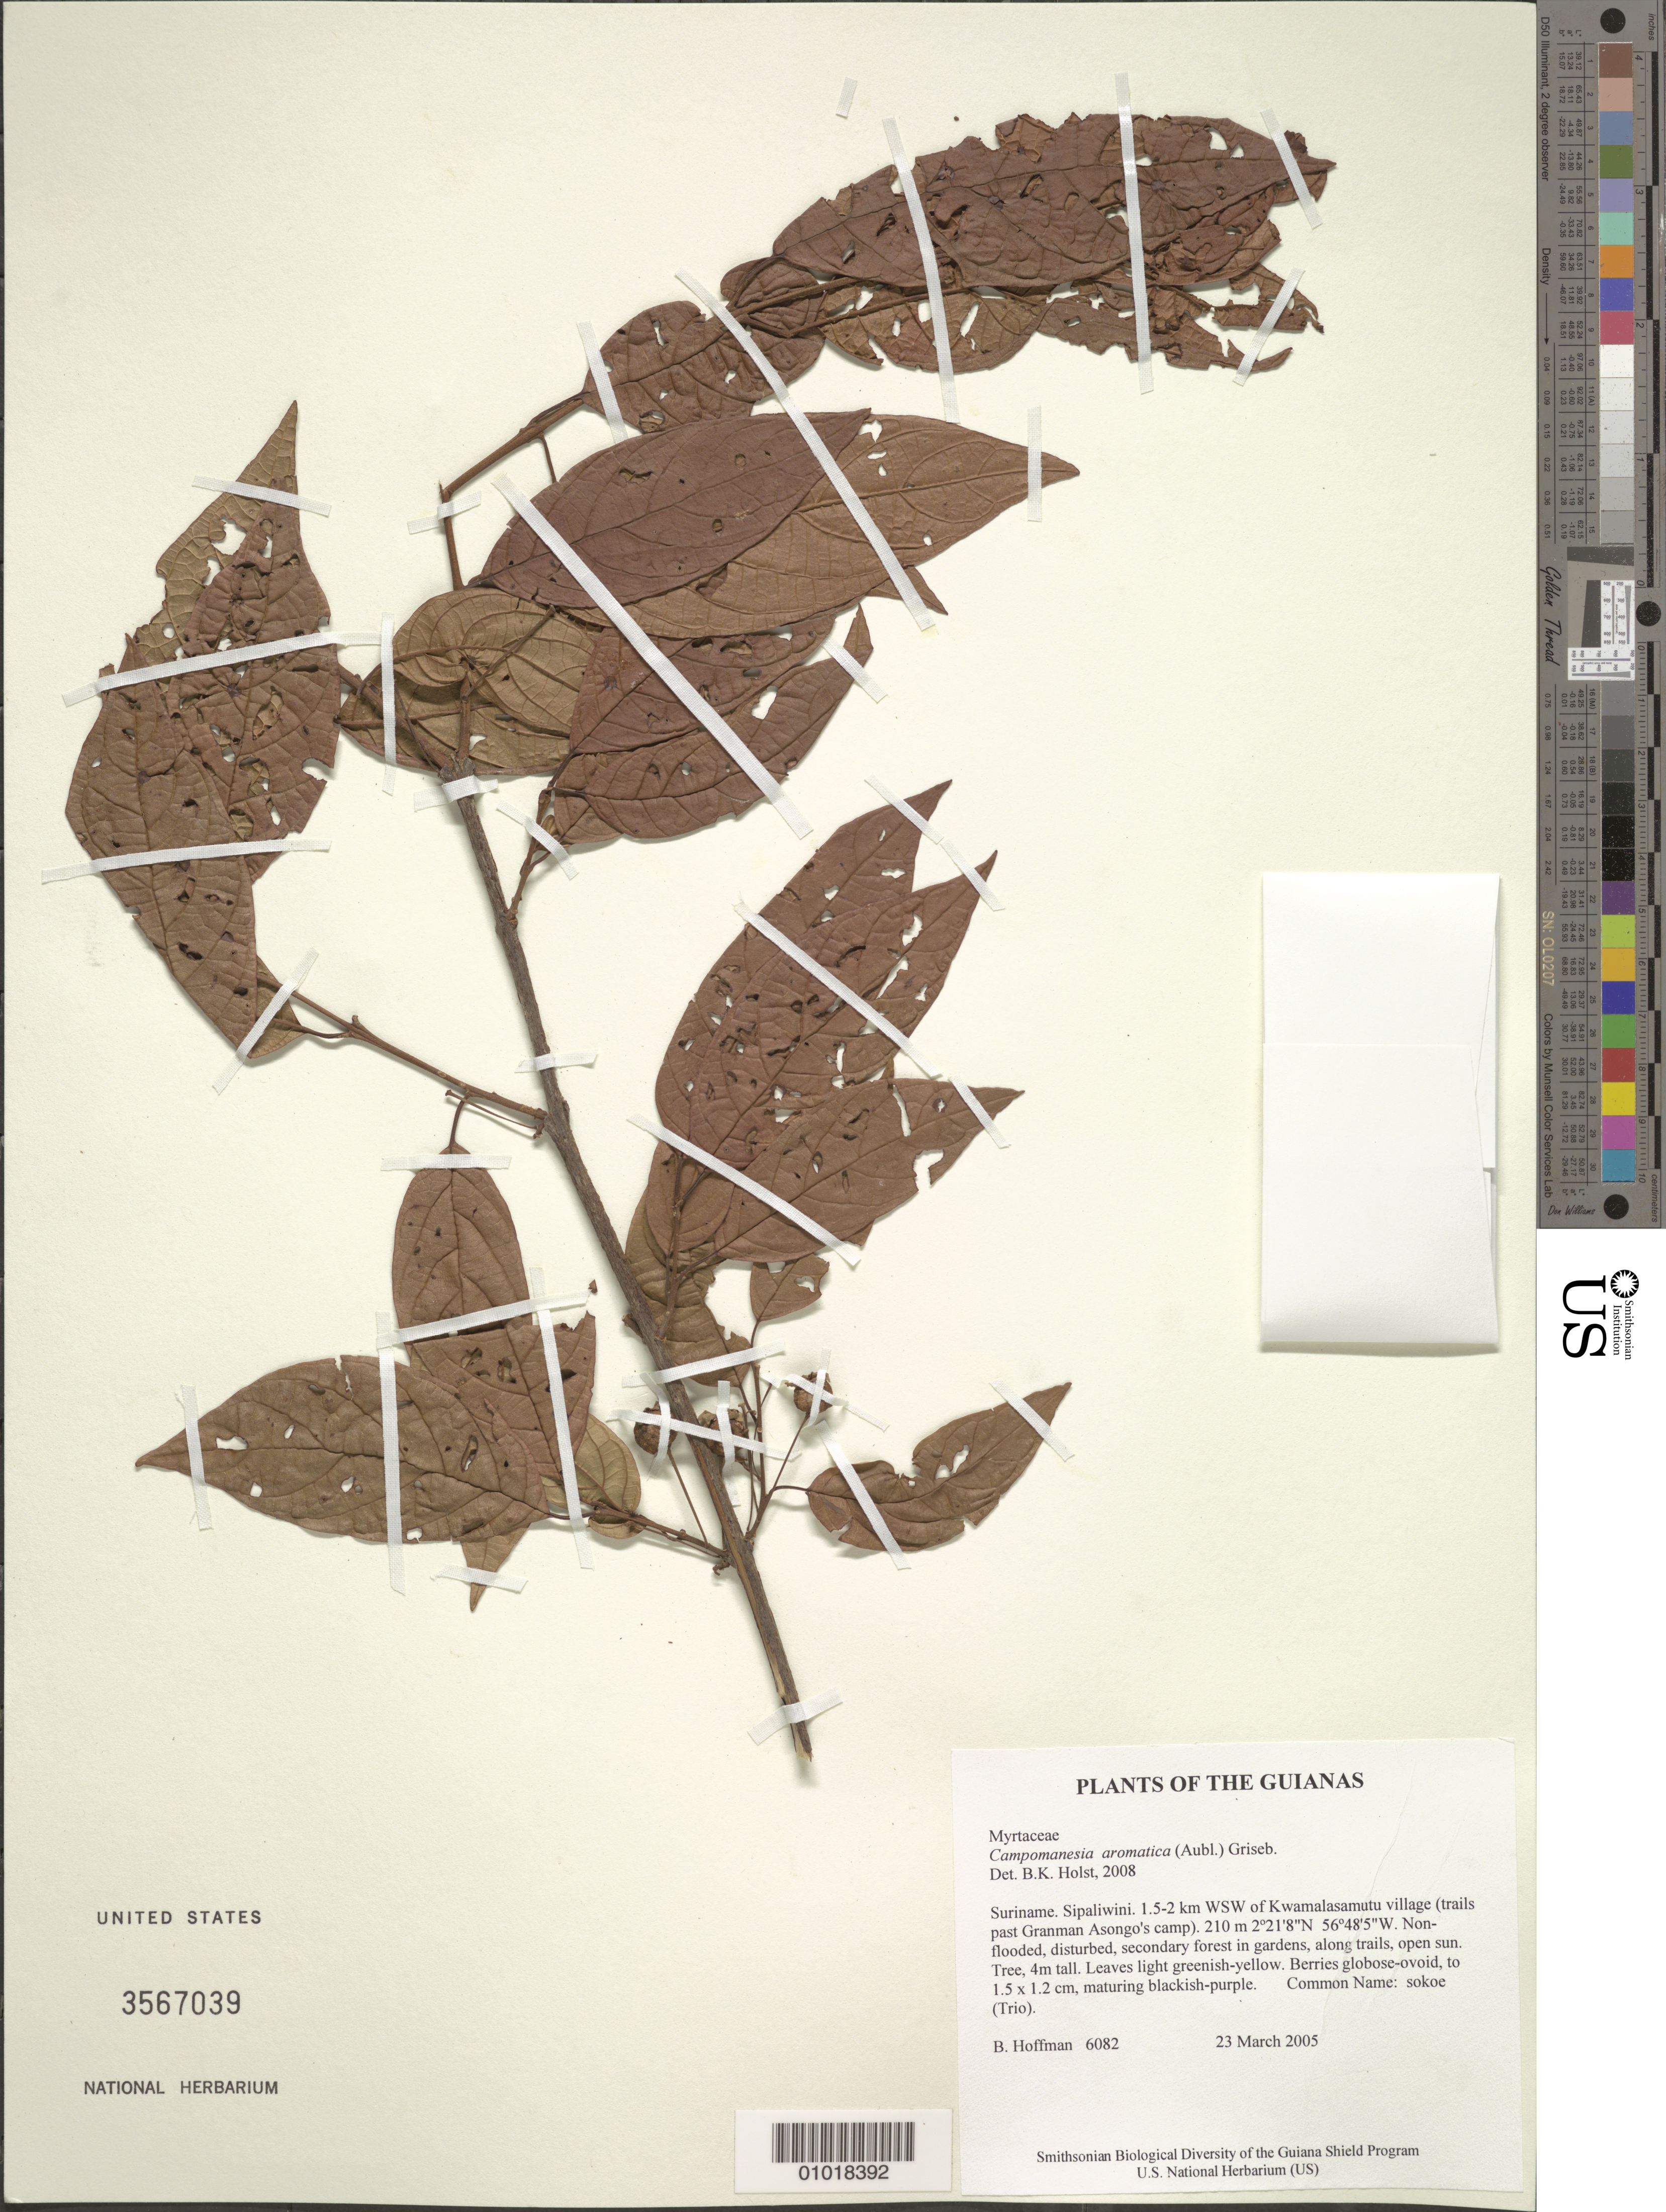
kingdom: Plantae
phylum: Tracheophyta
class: Magnoliopsida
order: Myrtales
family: Myrtaceae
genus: Campomanesia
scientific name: Campomanesia aromatica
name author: (Aubl.) Griseb.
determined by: Holst, Bruce K.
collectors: B. Hoffman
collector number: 6082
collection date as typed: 23 March 2005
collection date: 2005-03-23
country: Suriname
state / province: Sipaliwini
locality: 1.5-2 km WSW of Kwamalasamutu village (trails past Granman Asongo's camp)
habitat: Non-flooded, disturbed, secondary forest in gardens, along trails, open sun.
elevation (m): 210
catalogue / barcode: US 3567039